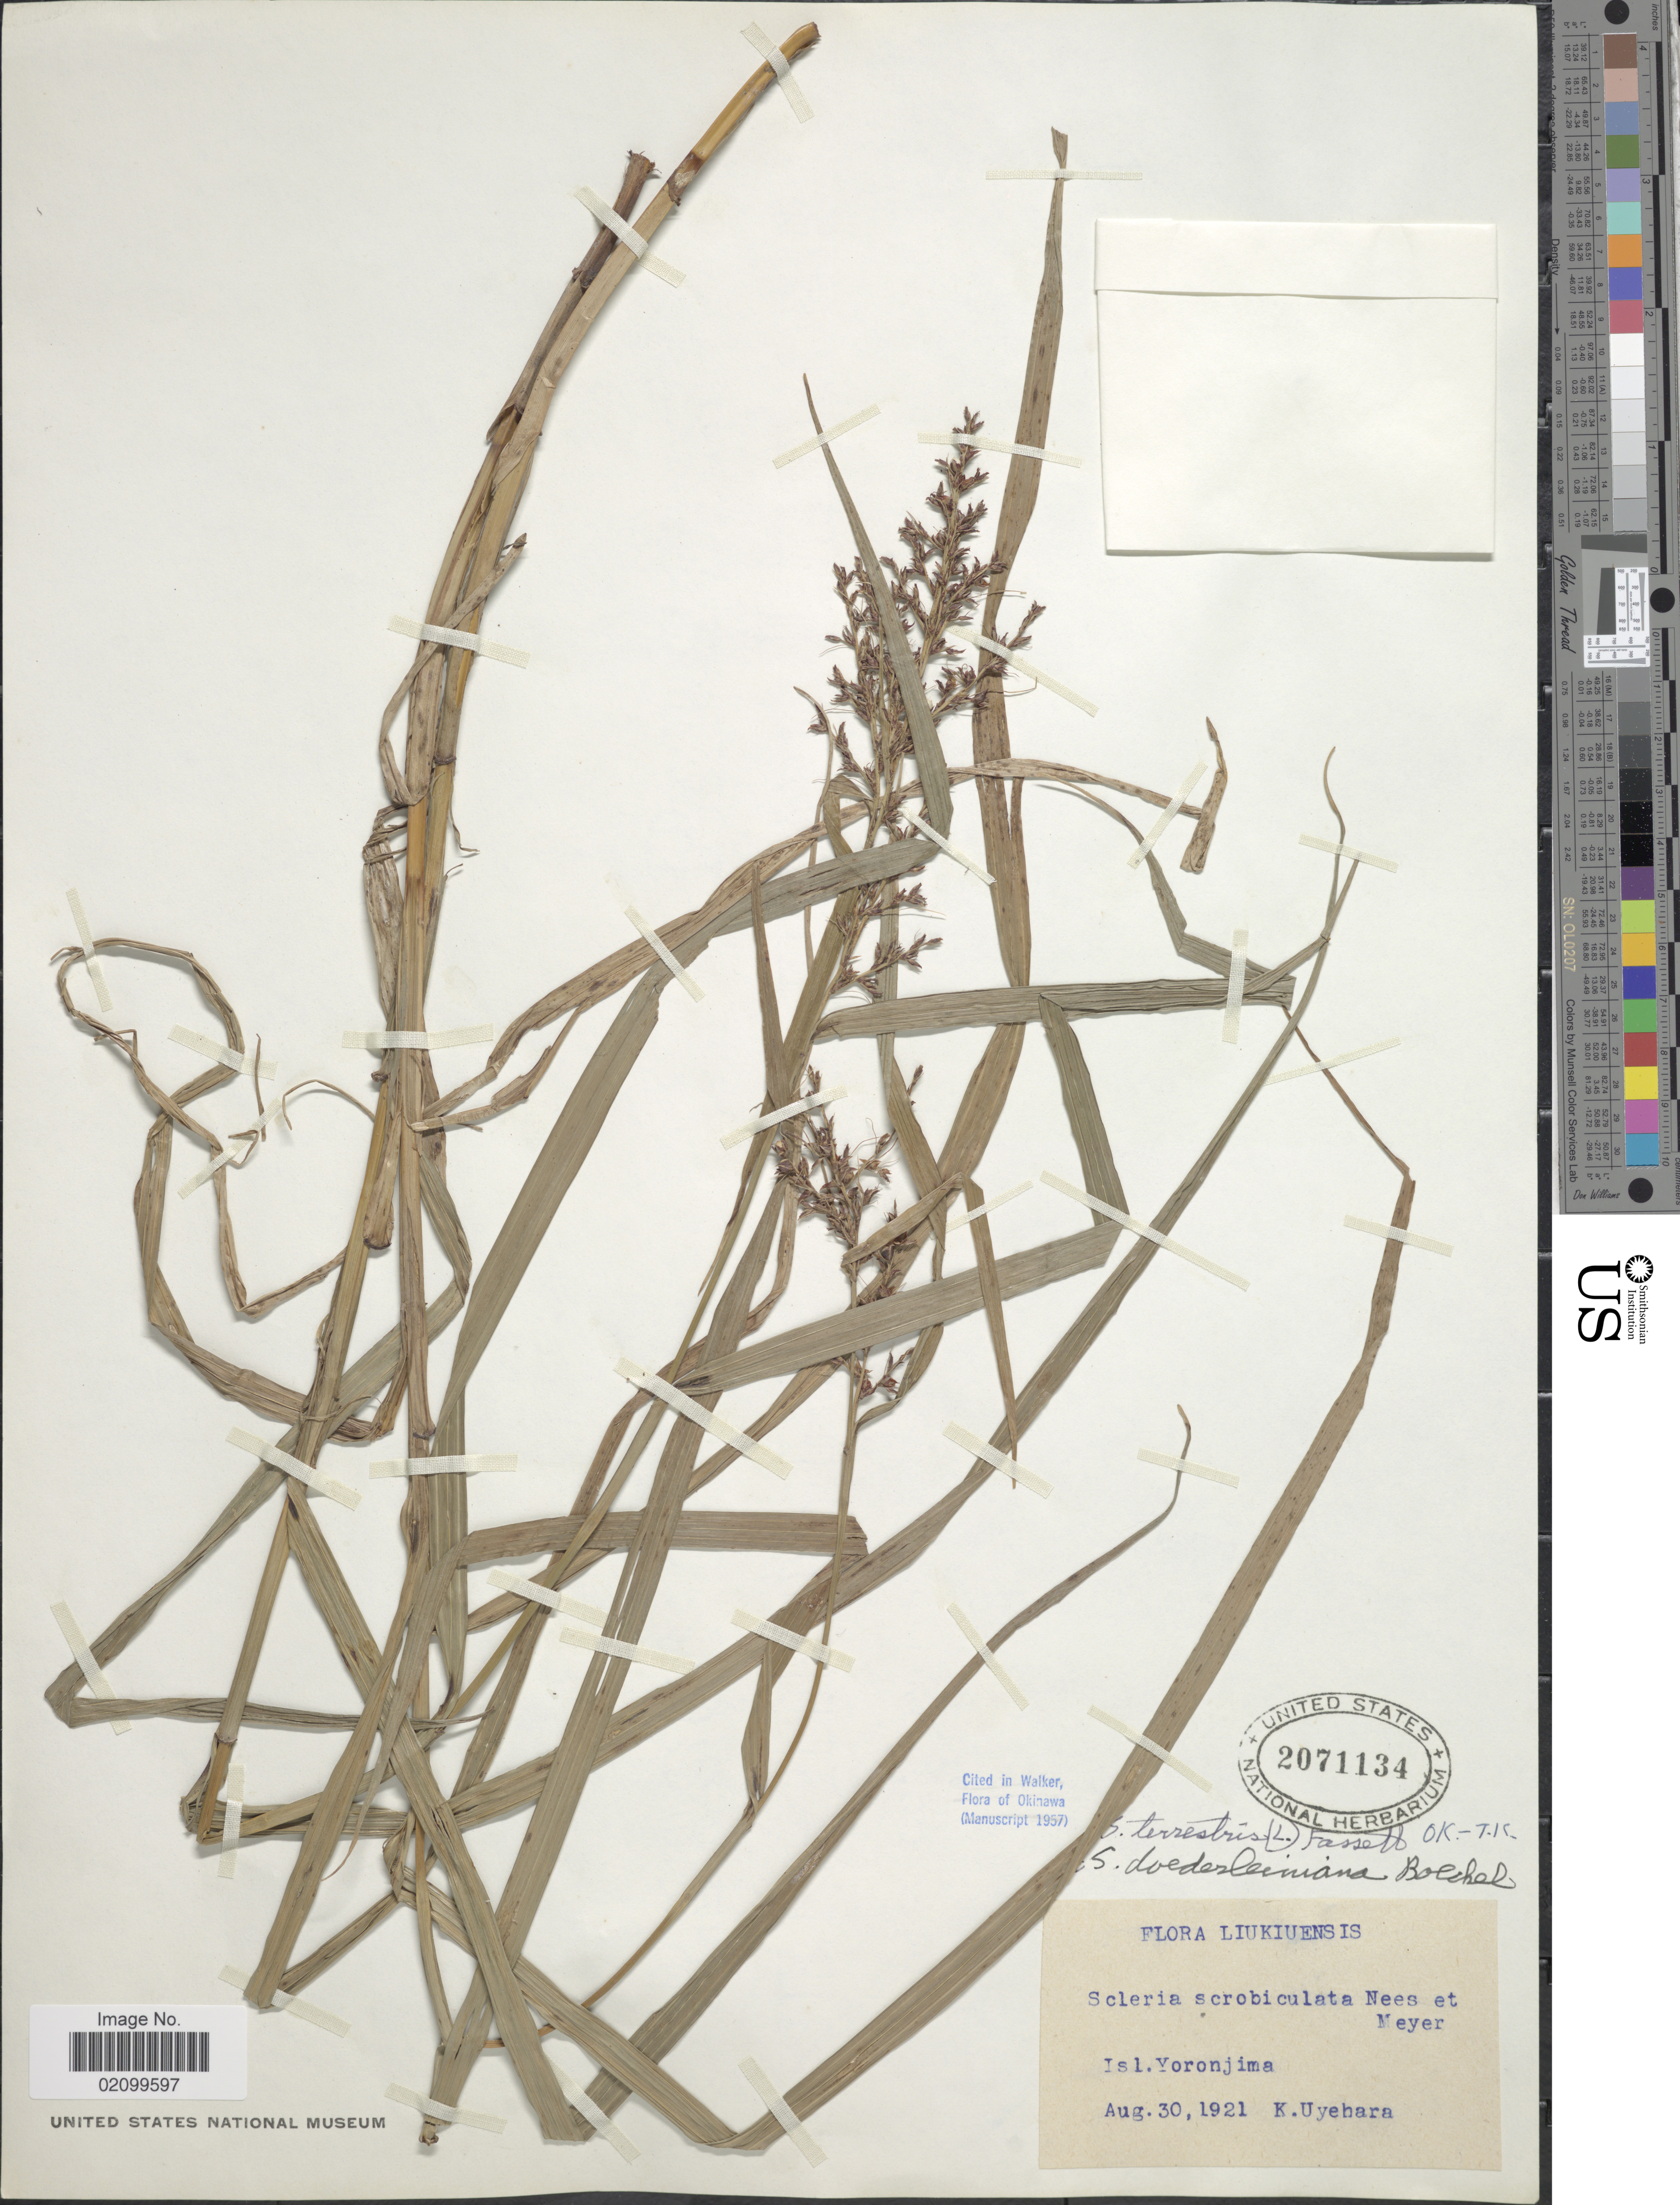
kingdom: Plantae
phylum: Tracheophyta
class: Liliopsida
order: Poales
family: Cyperaceae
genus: Scleria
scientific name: Scleria terrestris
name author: (L.) Fassett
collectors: K. Uyehara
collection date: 1921-08-30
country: Japan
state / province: Okinawa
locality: Liukiuensis, Isl. Yoronjima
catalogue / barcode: US 2071134